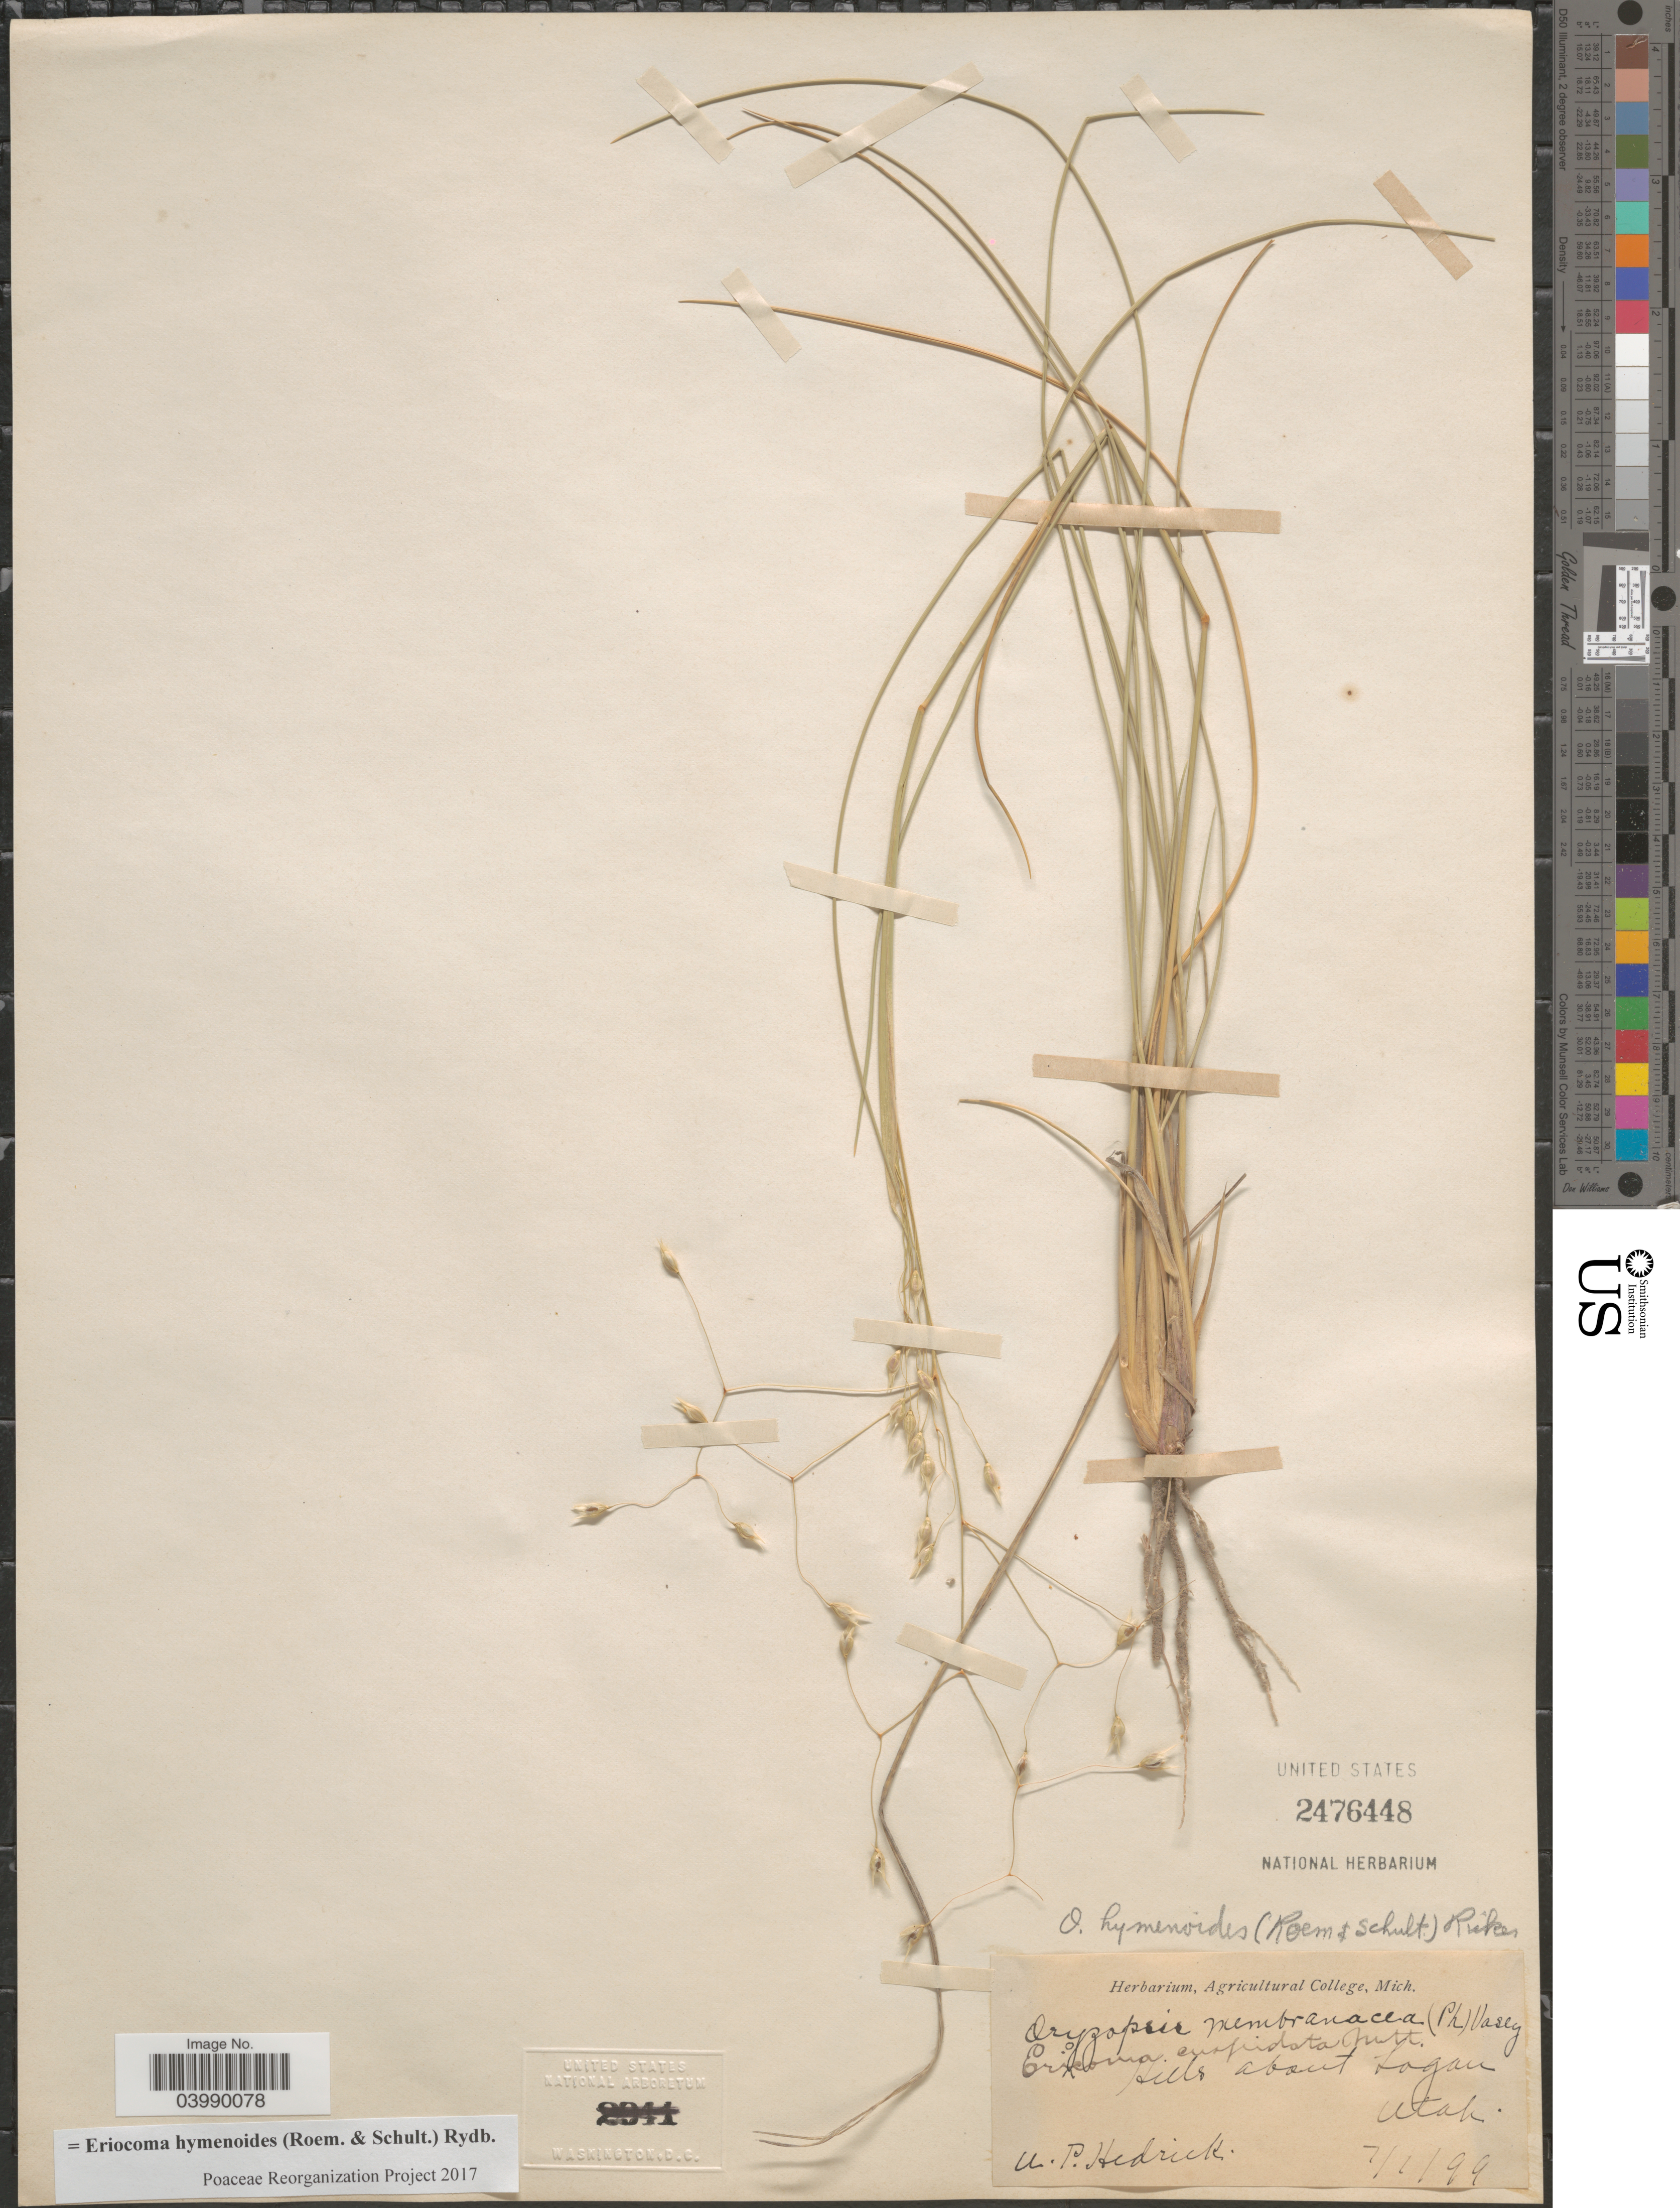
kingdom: Plantae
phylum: Tracheophyta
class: Liliopsida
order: Poales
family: Poaceae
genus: Eriocoma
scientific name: Eriocoma hymenoides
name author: (Roem. & Schult.) Rydb.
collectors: U. Hedrick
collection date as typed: Transcribed d/m/y: 1/7/99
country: United States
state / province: Utah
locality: Hills about Logan.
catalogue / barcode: US 2476448